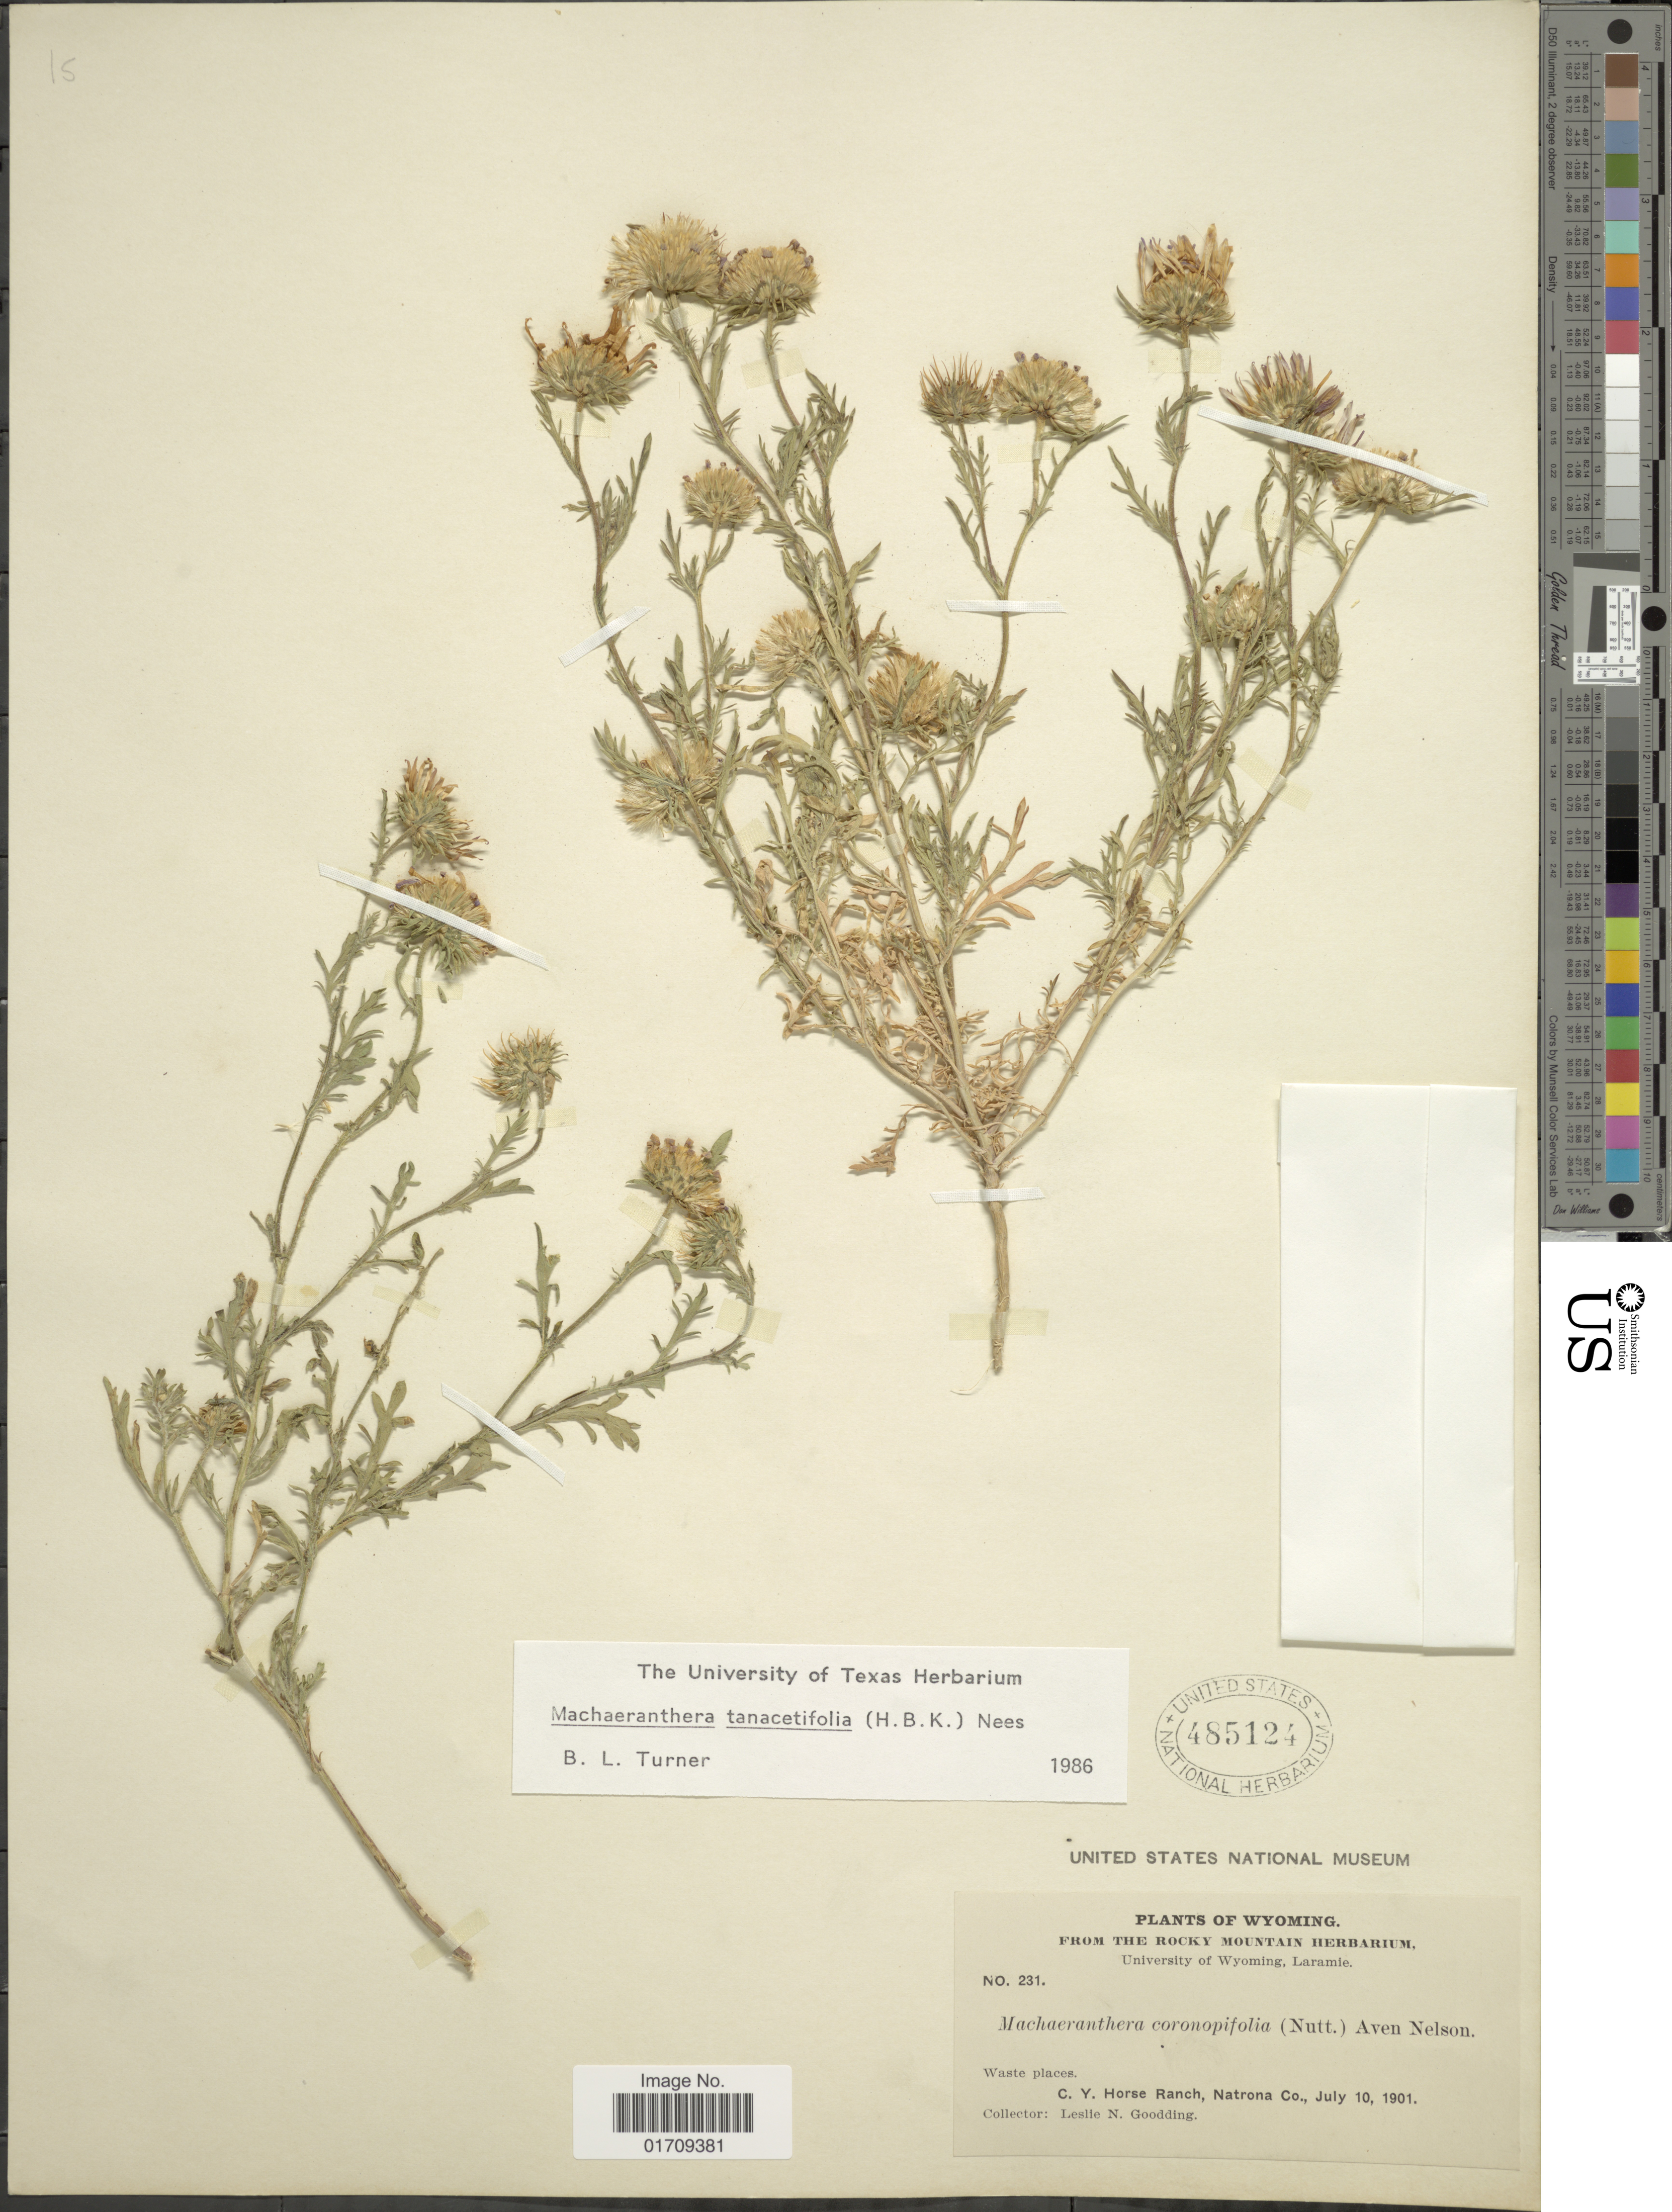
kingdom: Plantae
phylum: Tracheophyta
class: Magnoliopsida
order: Asterales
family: Asteraceae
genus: Machaeranthera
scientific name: Machaeranthera tanacetifolia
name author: (Kunth) Nees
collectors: L. N. Goodding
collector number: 231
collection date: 1901-07-10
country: United States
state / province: Wyoming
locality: C. Y. Horse Ranch, Natrona Co.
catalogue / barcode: US 485124